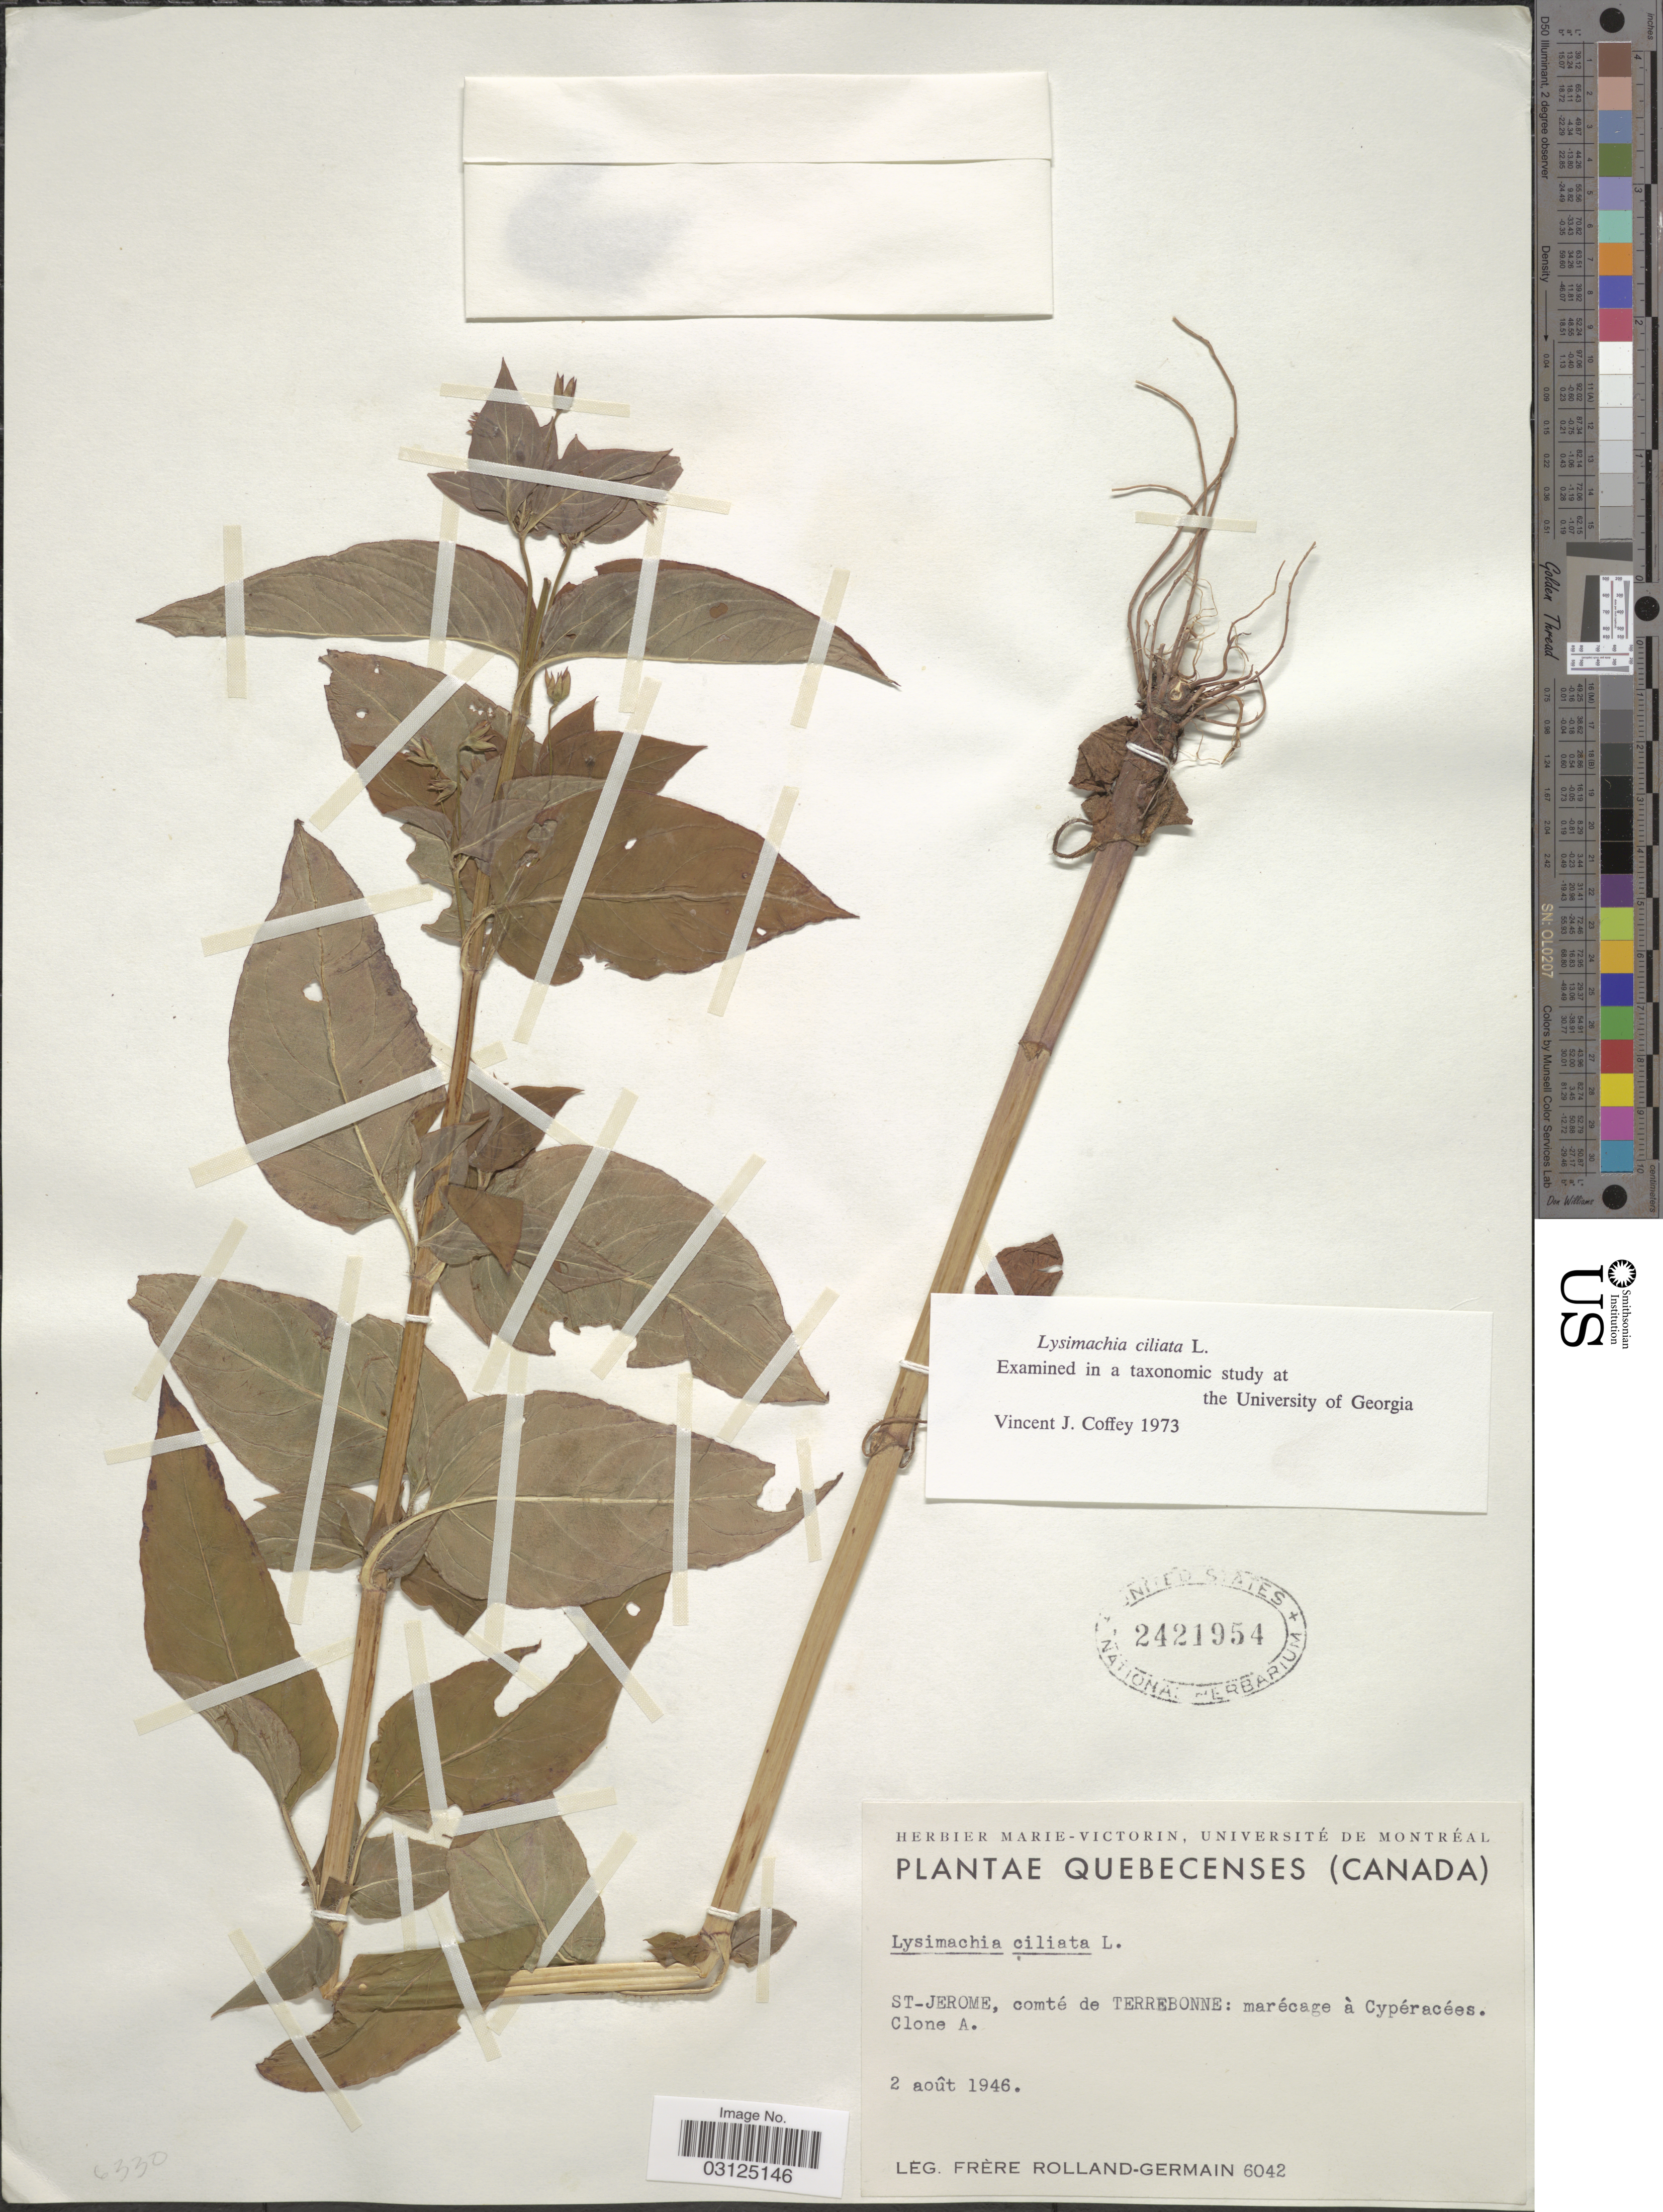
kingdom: Plantae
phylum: Tracheophyta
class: Magnoliopsida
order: Ericales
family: Primulaceae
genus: Lysimachia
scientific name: Lysimachia ciliata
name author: L.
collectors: Rolland-Germain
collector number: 6042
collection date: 1946-08-02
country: Canada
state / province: Quebec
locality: St-Jerome, comté de Terrebonne: marécage à Cypéracées. Clone A.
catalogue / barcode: US 2421954